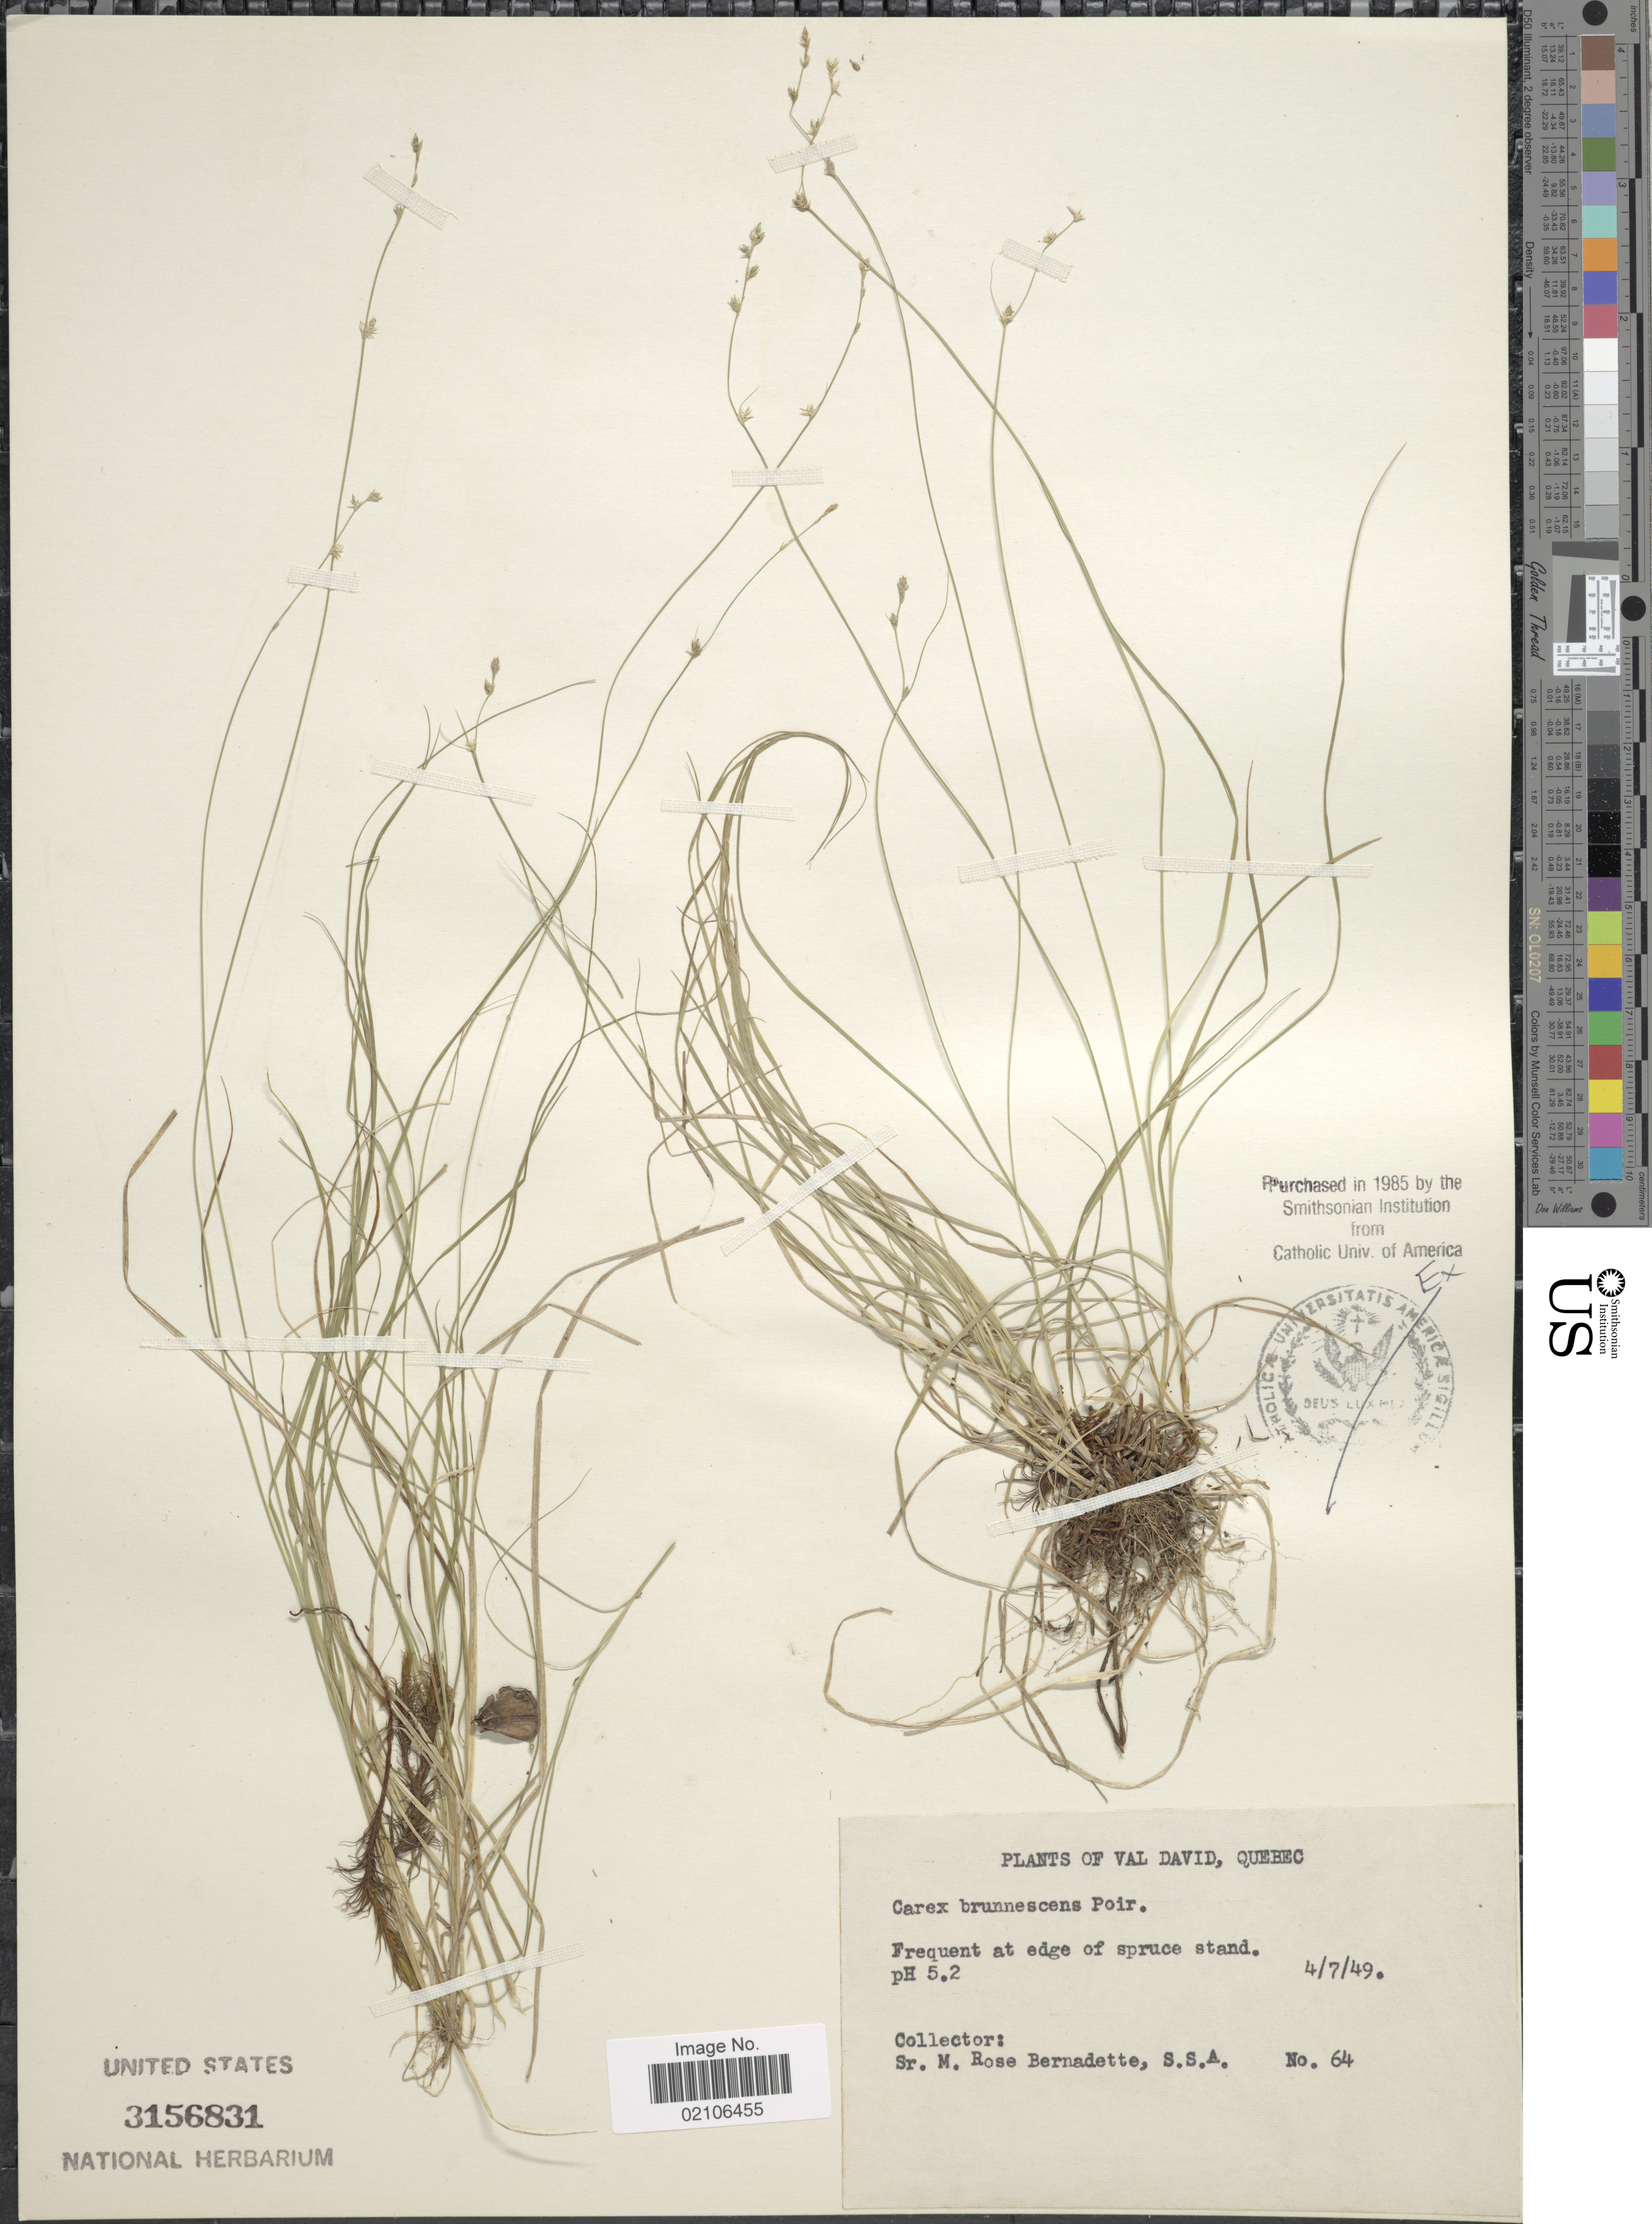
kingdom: Plantae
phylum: Tracheophyta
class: Liliopsida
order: Poales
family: Cyperaceae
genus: Carex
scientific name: Carex brunnescens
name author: (Pers.) Poir.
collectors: M. Bernadette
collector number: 64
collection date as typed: Transcribed d/m/y: 4/7/49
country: Canada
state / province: Quebec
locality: Val David, pH 5.2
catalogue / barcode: US 3156831